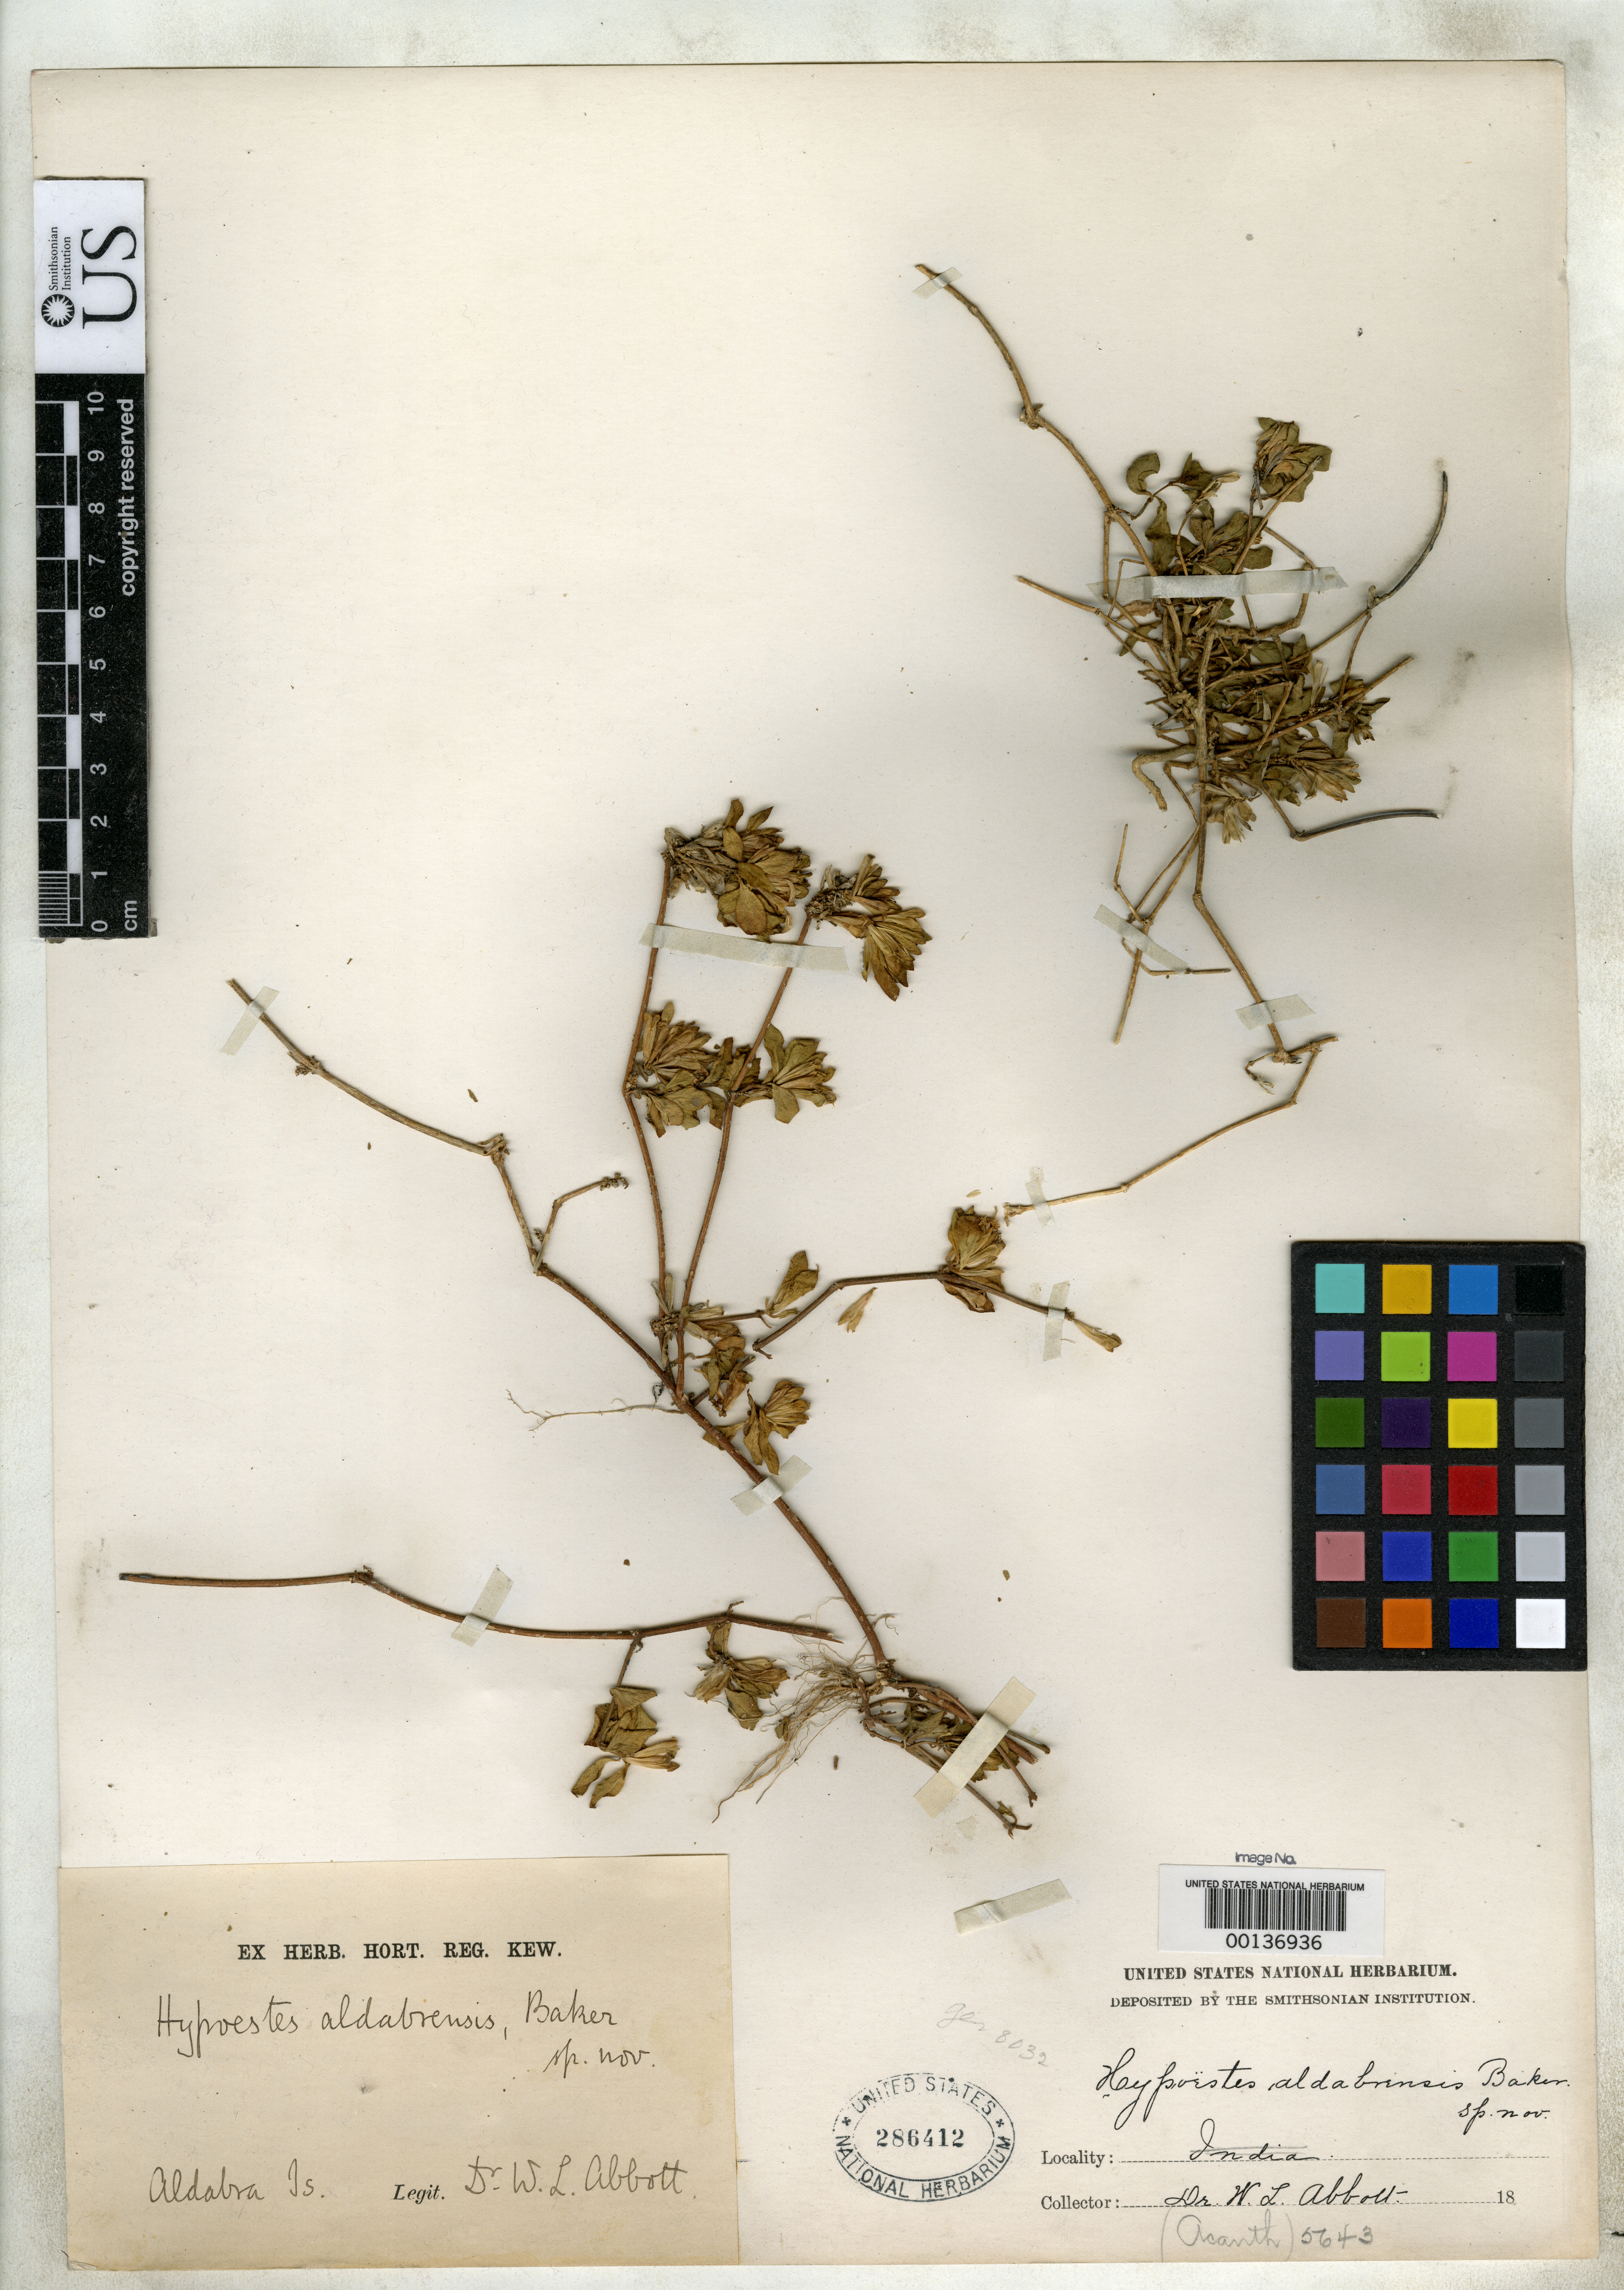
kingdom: Plantae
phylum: Tracheophyta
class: Magnoliopsida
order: Lamiales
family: Acanthaceae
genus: Hypoestes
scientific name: Hypoestes aldabrensis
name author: Baker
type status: Possible Type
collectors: W. L. Abbott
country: Seychelles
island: Aldabra Atoll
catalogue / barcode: US 286421